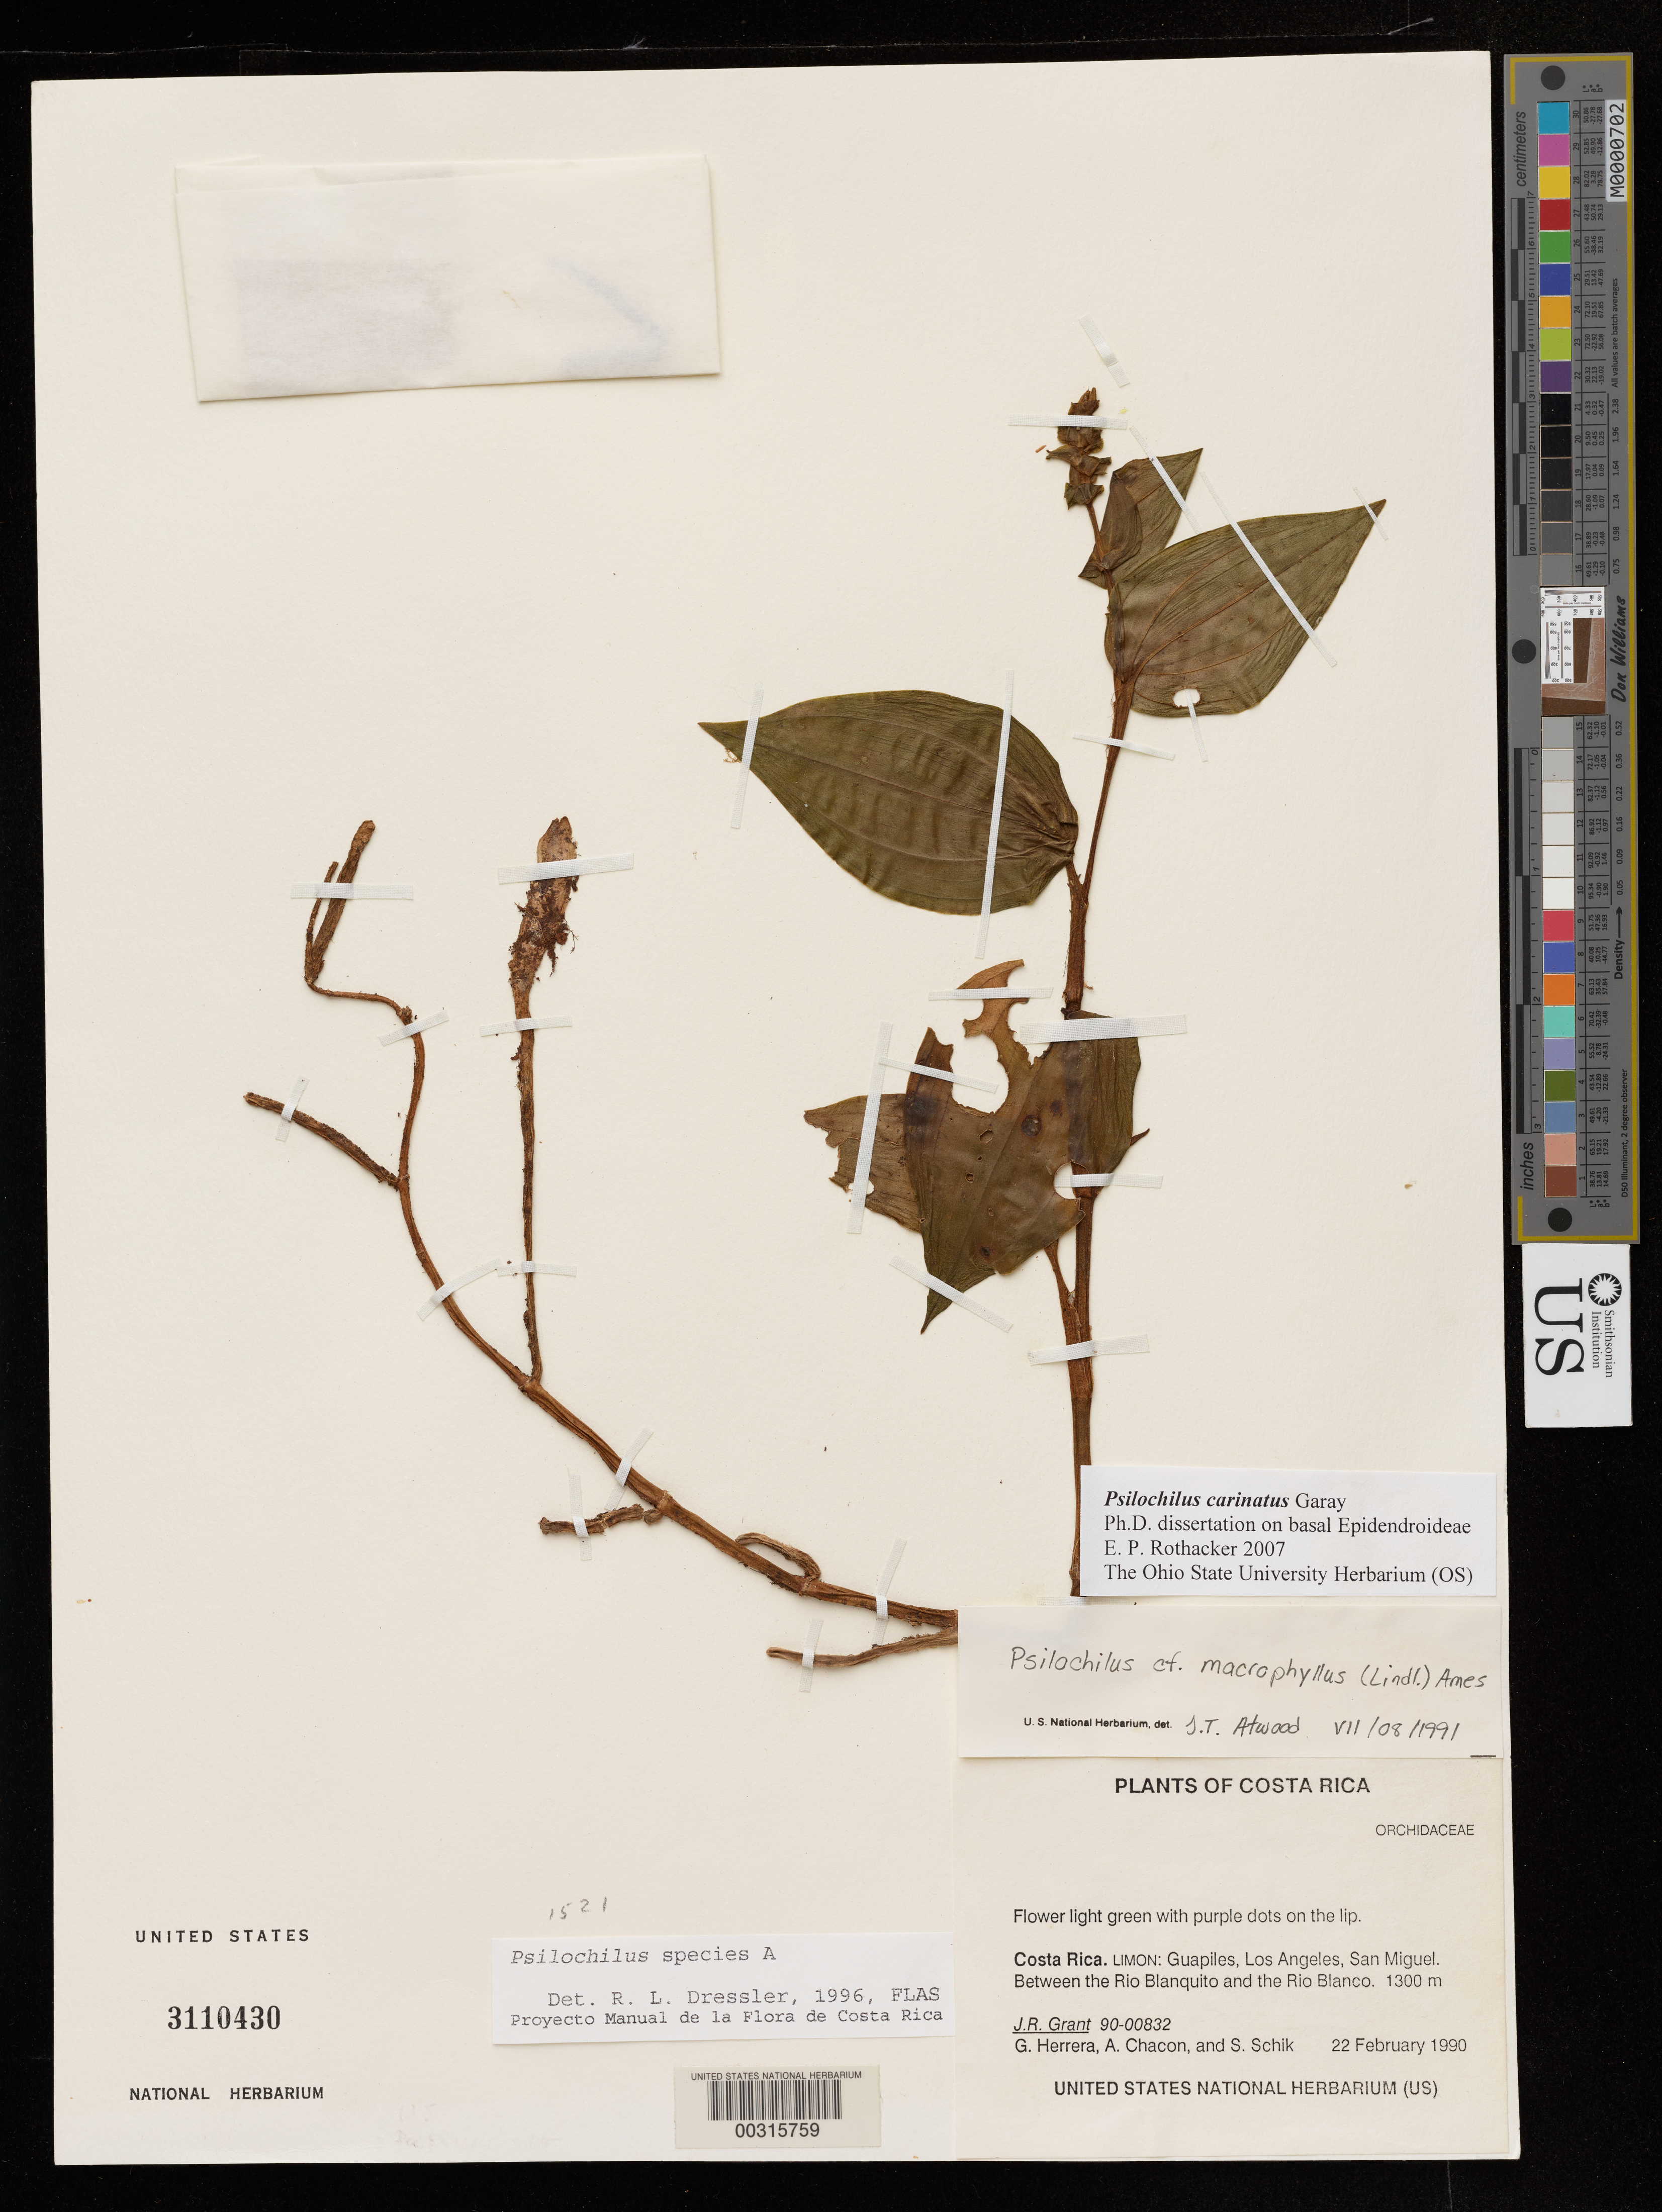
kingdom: Plantae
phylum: Tracheophyta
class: Liliopsida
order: Asparagales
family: Orchidaceae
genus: Psilochilus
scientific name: Psilochilus macrophyllus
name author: (Lindl.) Ames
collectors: J. R. Grant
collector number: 90-00822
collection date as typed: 22 Feb 1990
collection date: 1990-02-22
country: Costa Rica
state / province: Limón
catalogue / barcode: US 3110430